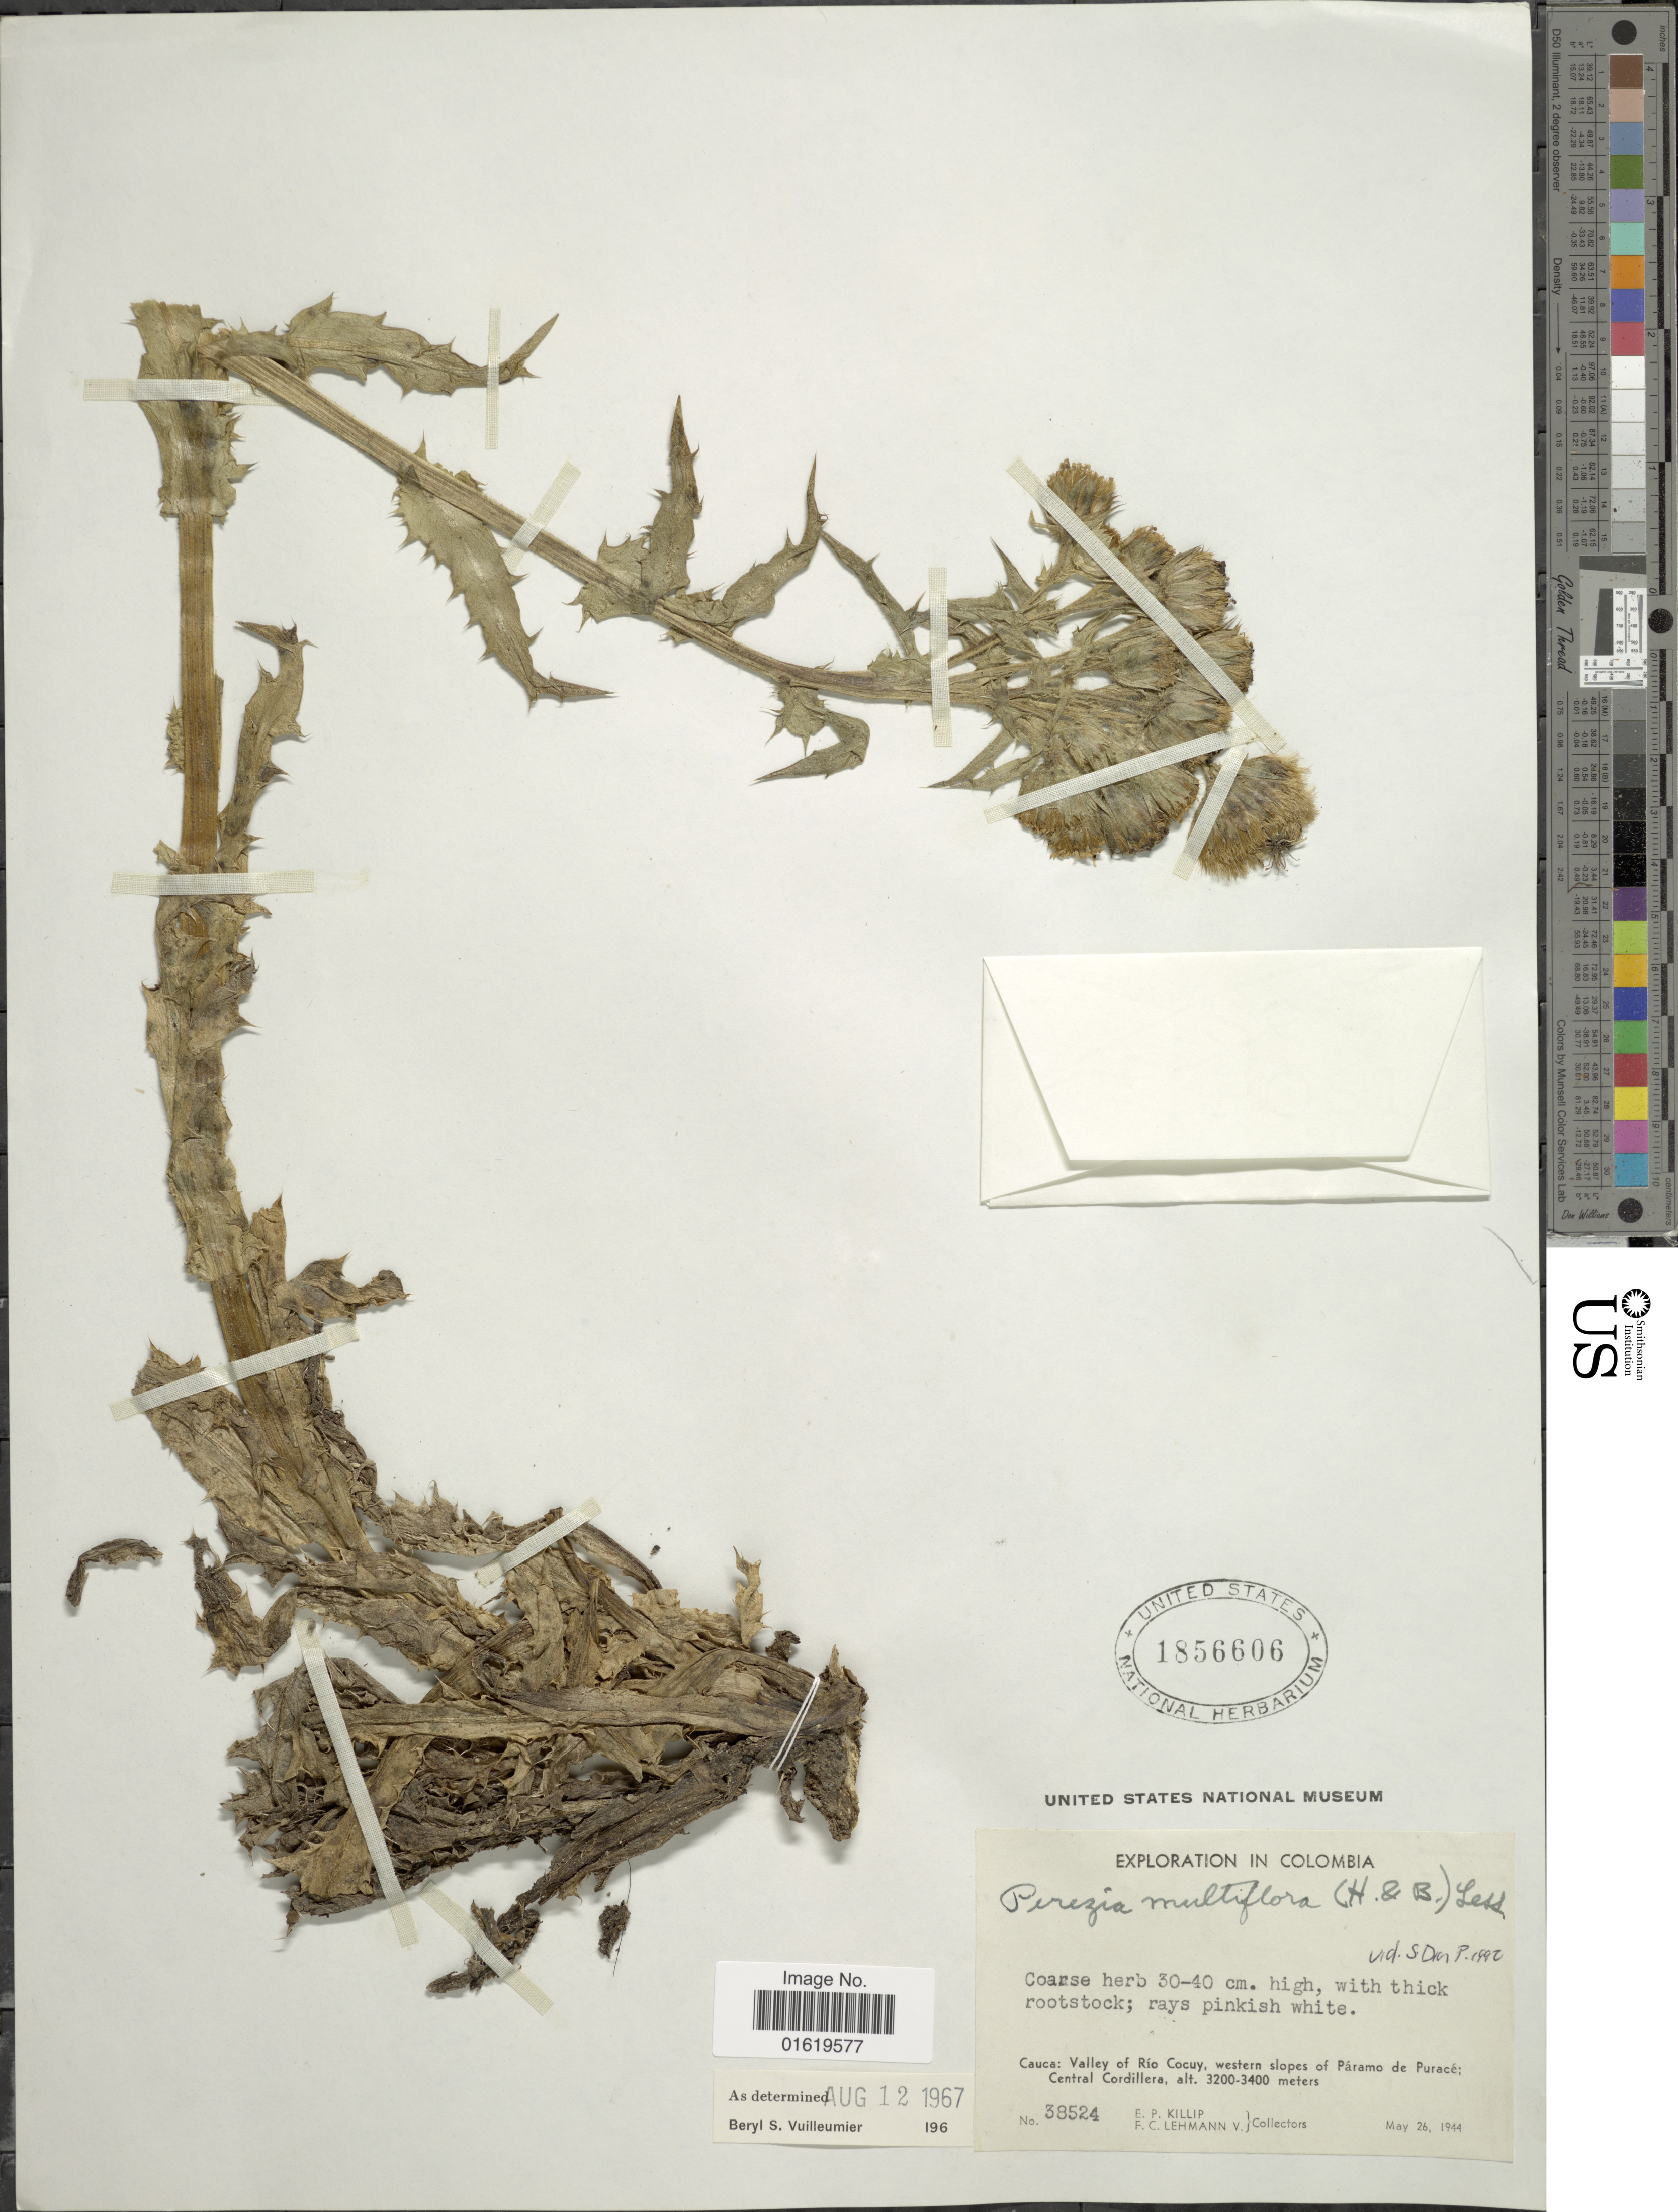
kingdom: Plantae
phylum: Tracheophyta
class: Magnoliopsida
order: Asterales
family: Asteraceae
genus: Perezia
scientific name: Perezia multiflora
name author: Less.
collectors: E. P. Killip & F. Lehmann v.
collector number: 38524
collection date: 1944-05-26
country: Colombia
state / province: Cauca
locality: Cauca: Valley of Río Cocuy, western slopes of Páramo de Puracé; Central Cordillera.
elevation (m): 3200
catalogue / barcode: US 1856606